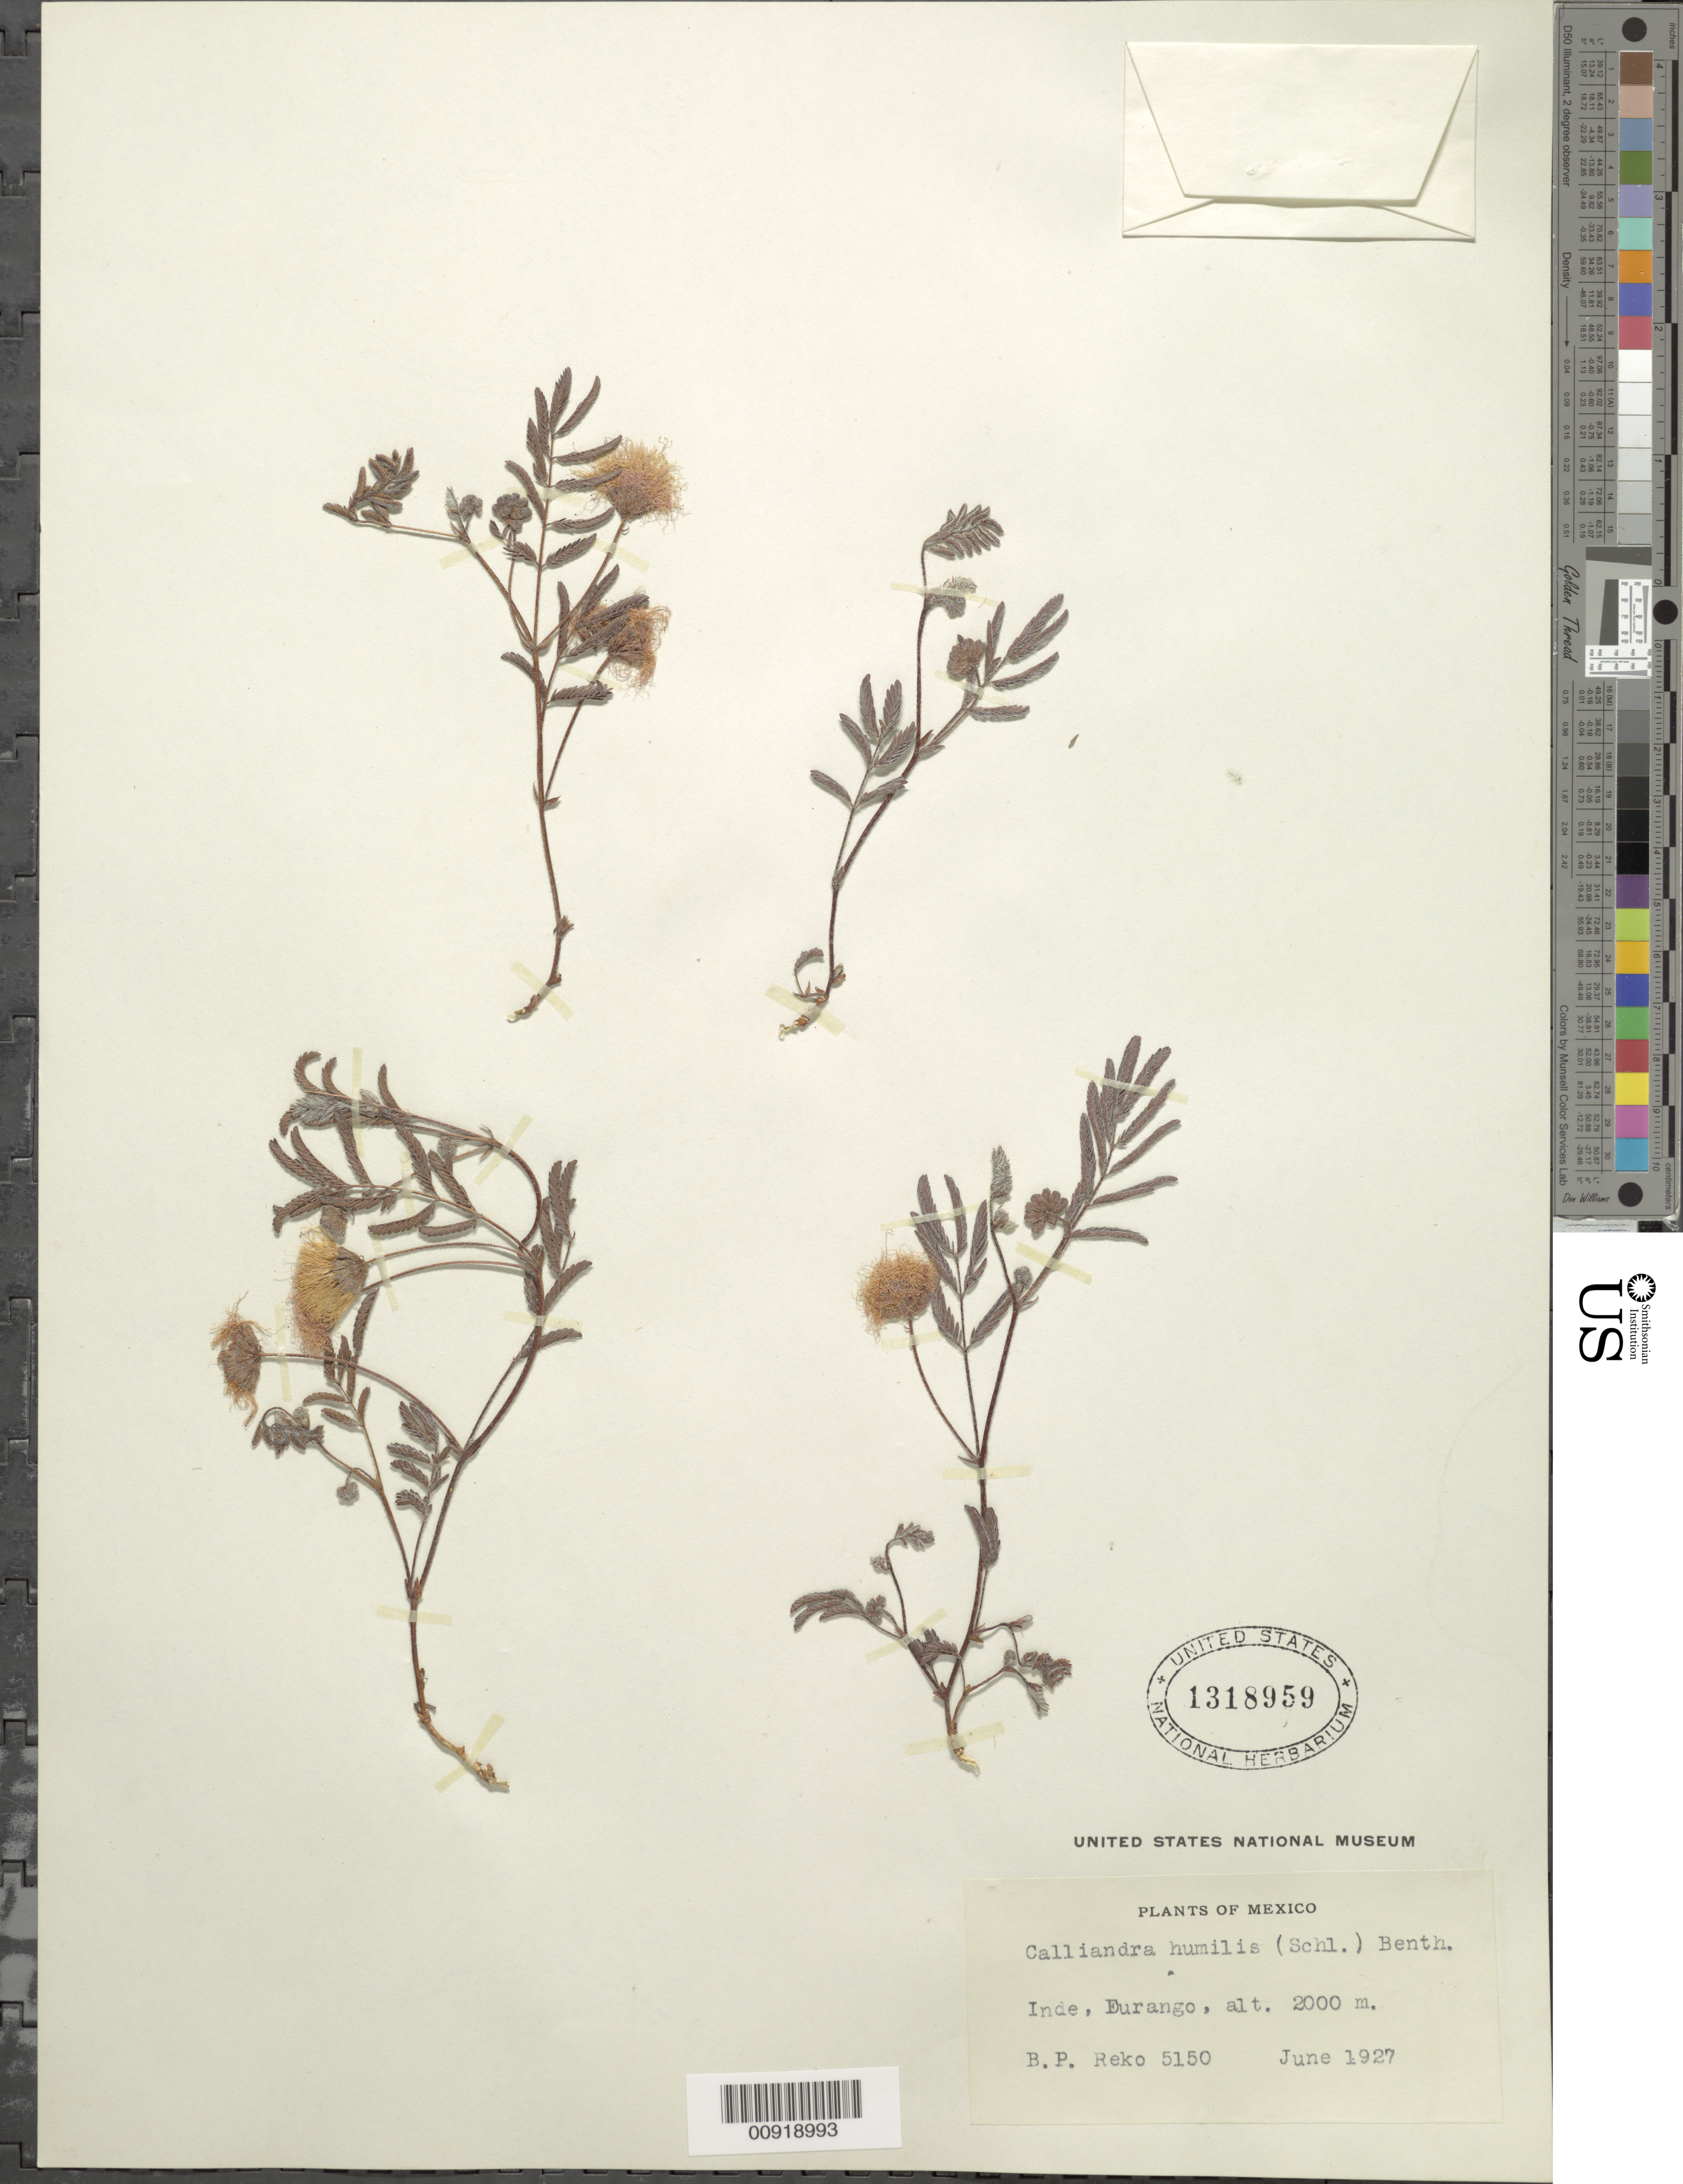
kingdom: Plantae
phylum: Tracheophyta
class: Magnoliopsida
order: Fabales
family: Fabaceae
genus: Calliandra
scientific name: Calliandra humilis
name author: Benth.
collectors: B. P. Reko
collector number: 5150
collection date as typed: Jun 1927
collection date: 1927-06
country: Mexico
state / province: Durango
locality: Inde, Durango.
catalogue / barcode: US 1318959